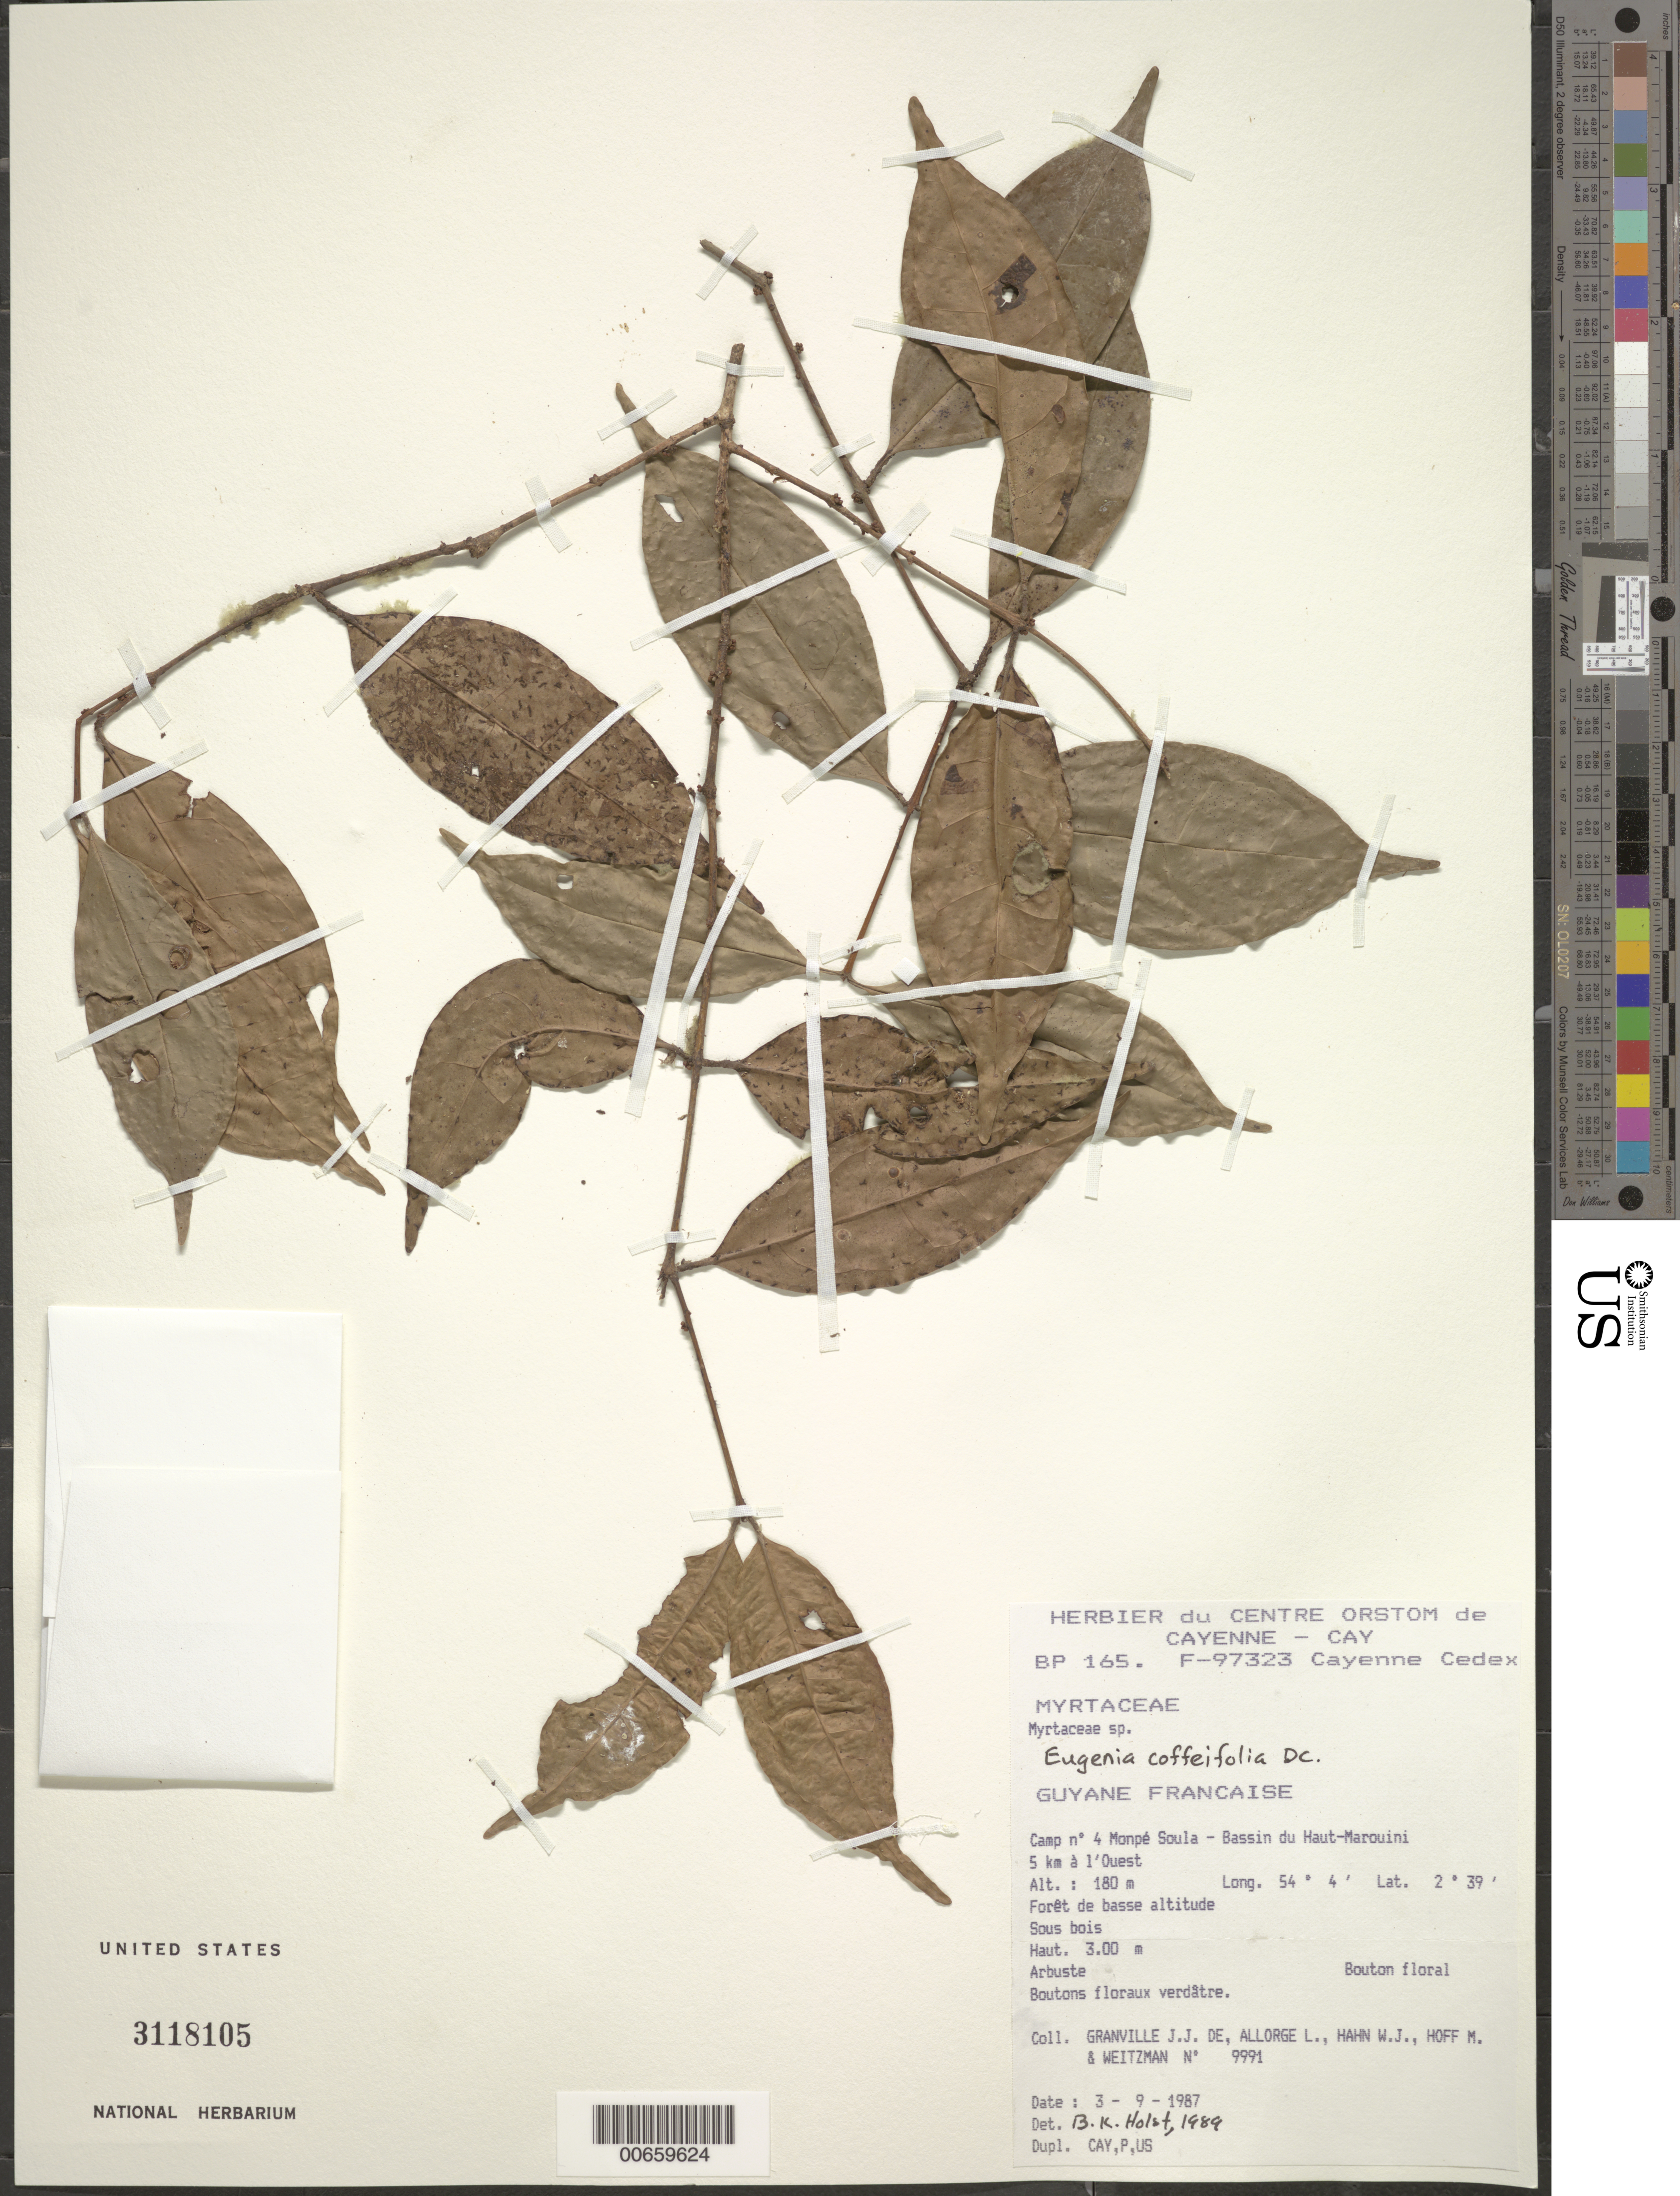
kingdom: Plantae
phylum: Tracheophyta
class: Magnoliopsida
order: Myrtales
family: Myrtaceae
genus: Eugenia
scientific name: Eugenia sinemariensis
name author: Aubl.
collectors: J.-J. de Granville, L. Allorge, W. J. Hahn, M. Hoff & A. L. Weitzman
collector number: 9991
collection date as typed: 3-Sep-87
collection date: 1987-09-03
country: French Guiana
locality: Monpé Soula, Camp #4, Bassin du Haut-Marouini, 5 km to W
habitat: Forêt de basse altitude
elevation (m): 180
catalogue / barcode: US 3118105